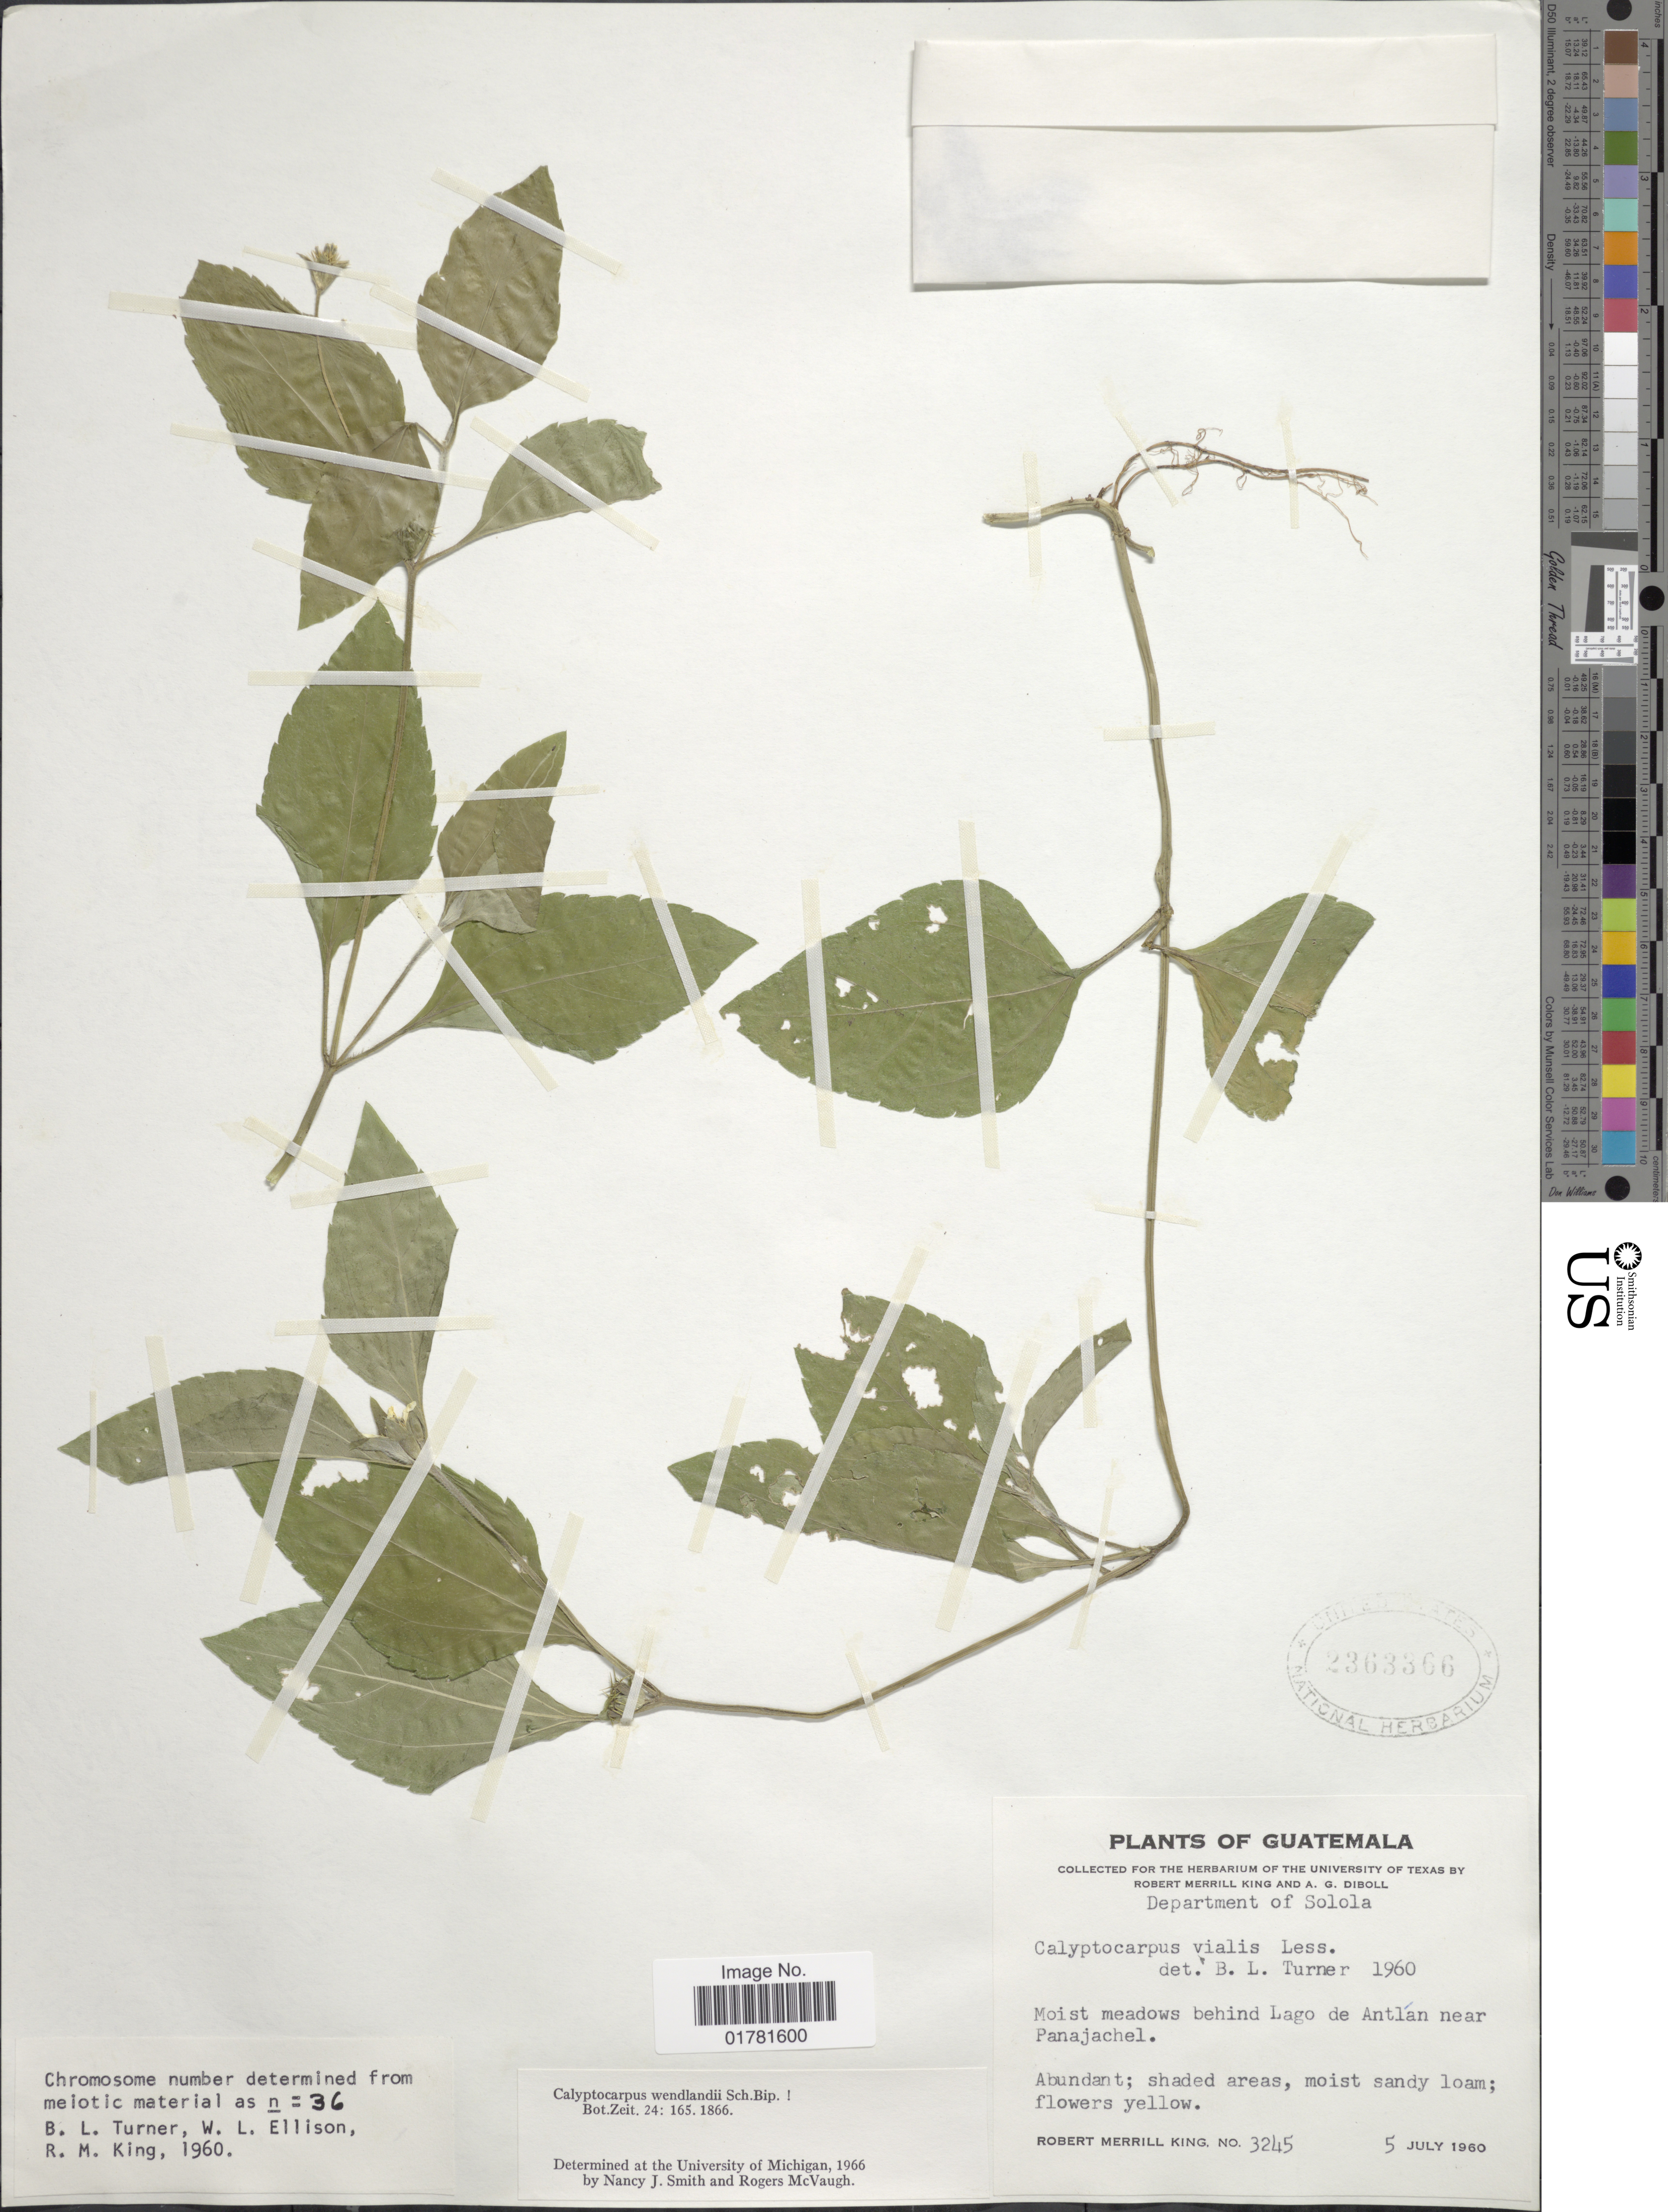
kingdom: Plantae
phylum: Tracheophyta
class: Magnoliopsida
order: Asterales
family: Asteraceae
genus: Calyptocarpus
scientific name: Calyptocarpus wendlandii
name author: Sch. Bip.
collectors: R. M. King & A. Diboll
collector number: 3245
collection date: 1960-07-05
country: Guatemala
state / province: Sololá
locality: Department of Solola, Moist meadows behind Lago de Antlán near Panajachel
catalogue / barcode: US 2363366